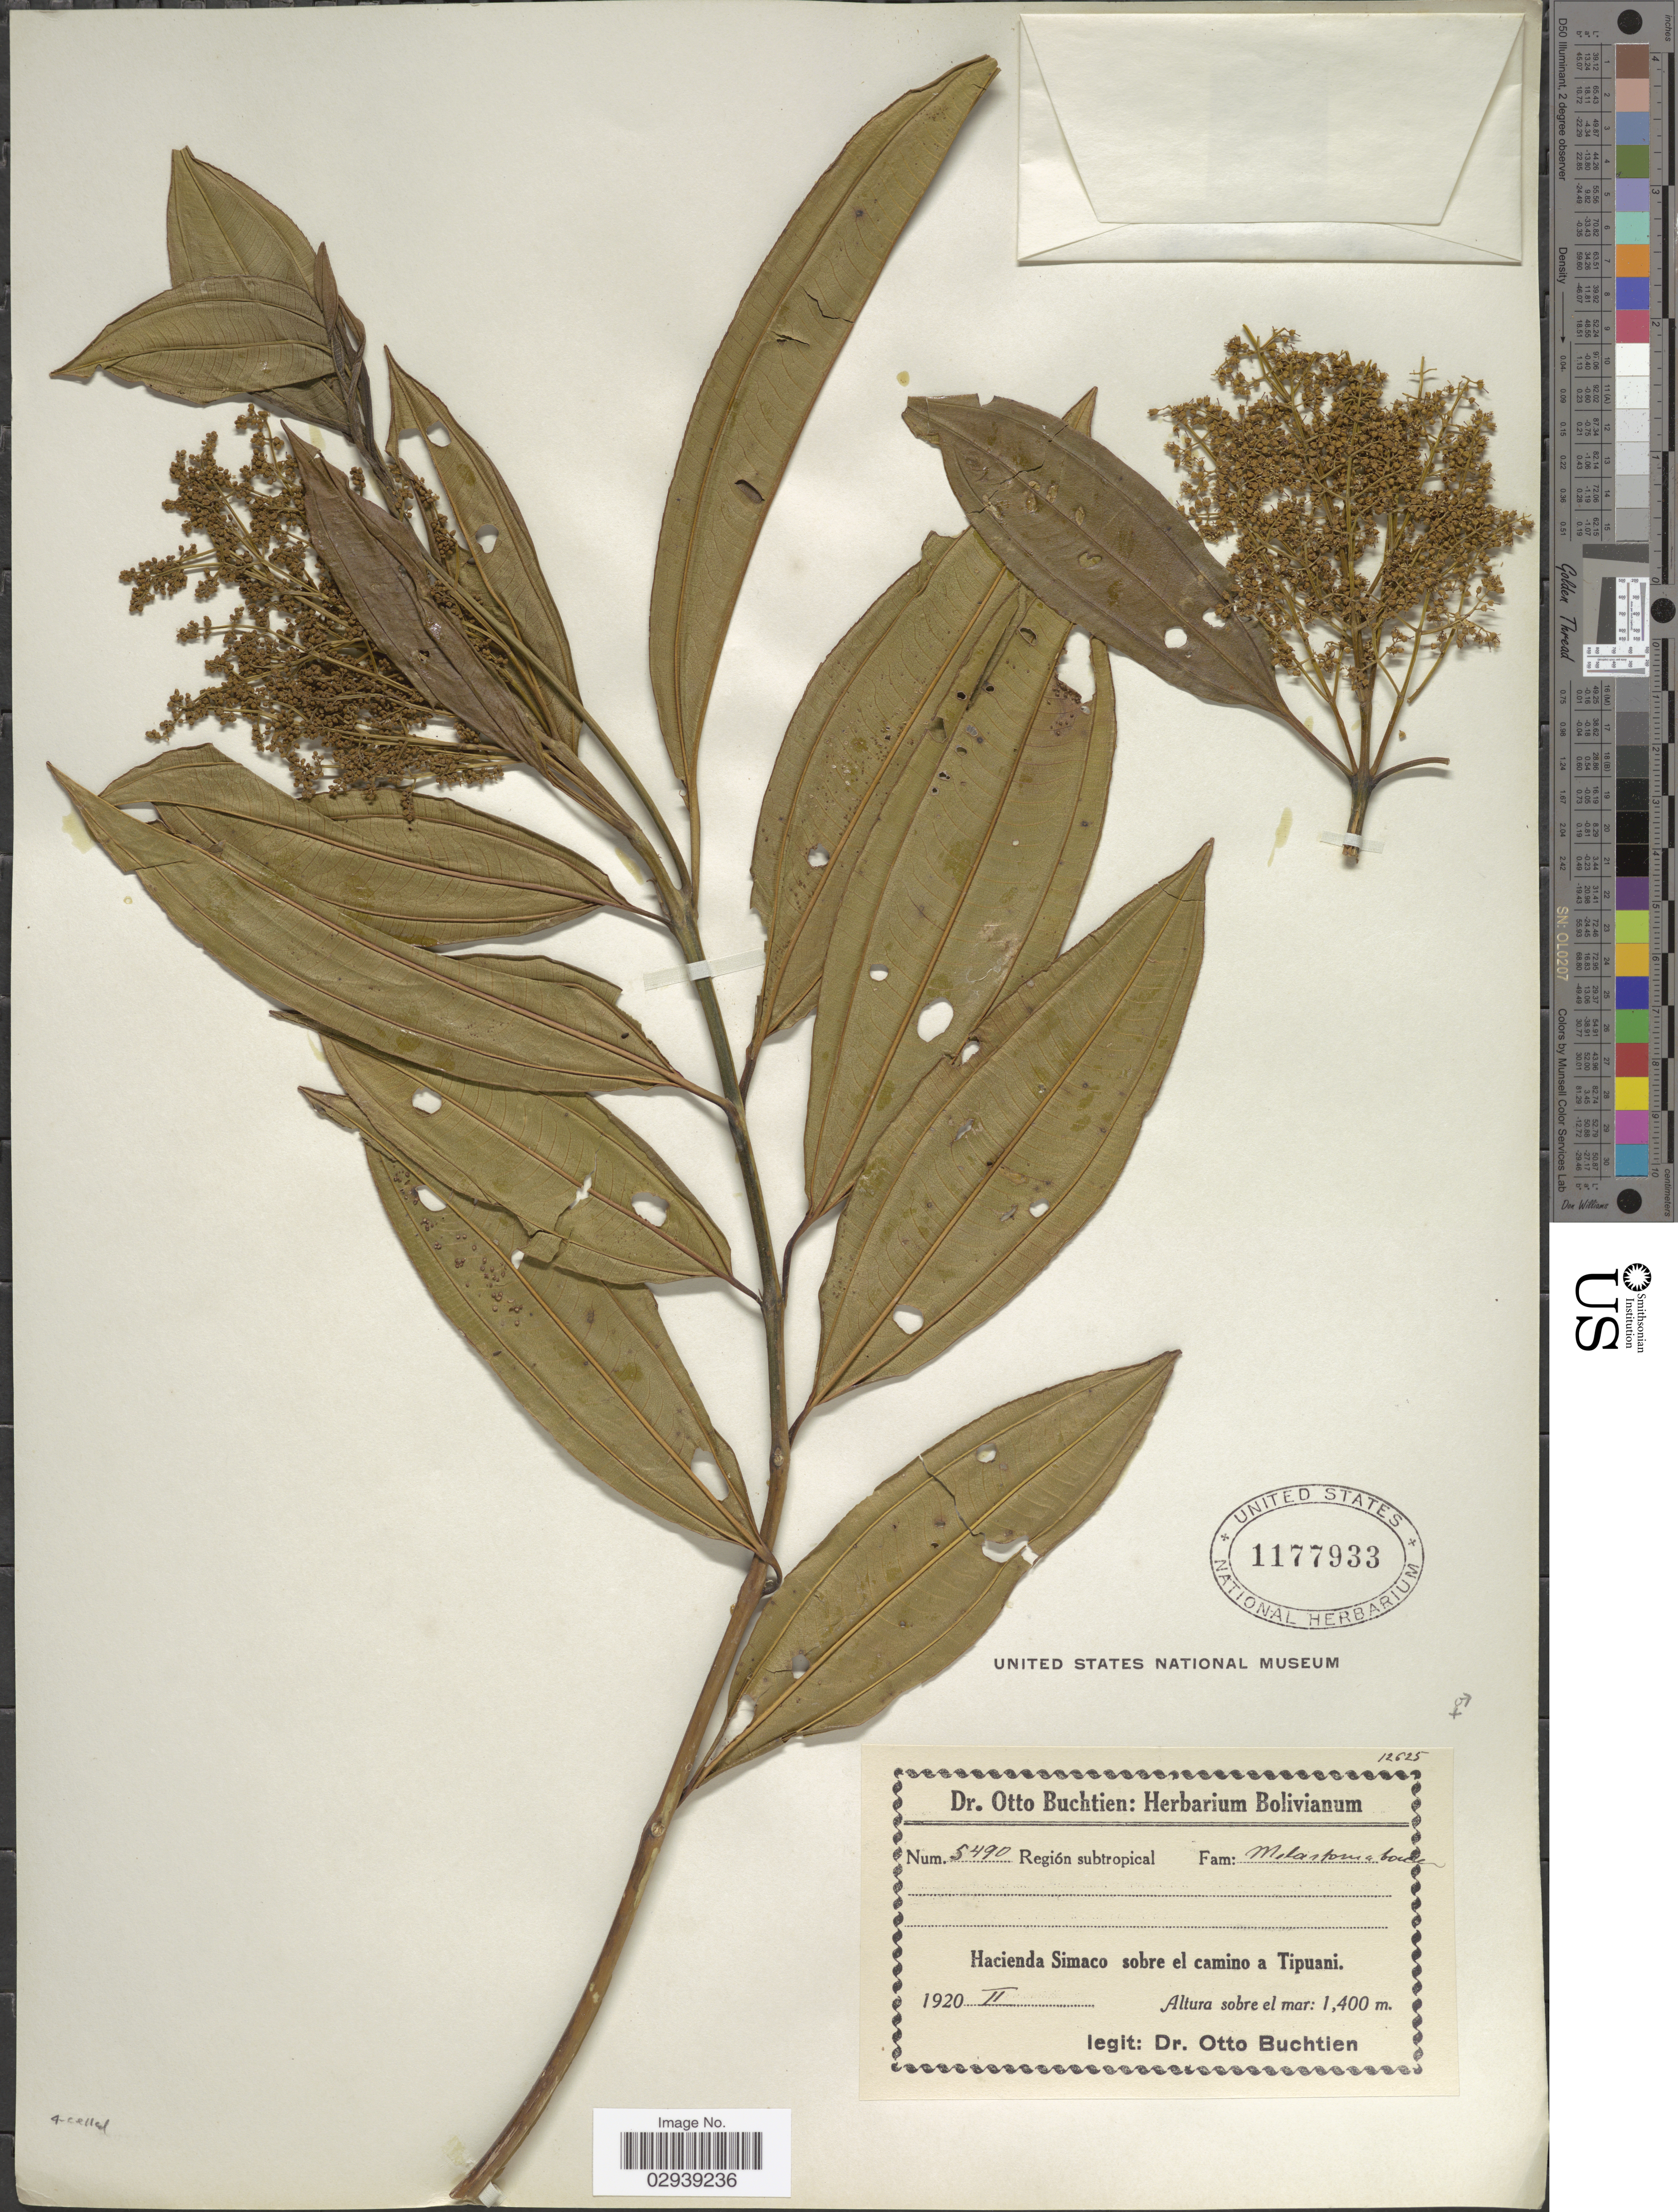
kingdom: Plantae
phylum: Tracheophyta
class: Magnoliopsida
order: Myrtales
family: Melastomataceae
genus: Miconia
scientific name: Miconia elongata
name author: Cogn.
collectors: O. Buchtien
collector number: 5490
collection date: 1920-02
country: Bolivia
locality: Hacienda Simaco sobre el camino a Tipuani.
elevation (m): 1400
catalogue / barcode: US 1177933